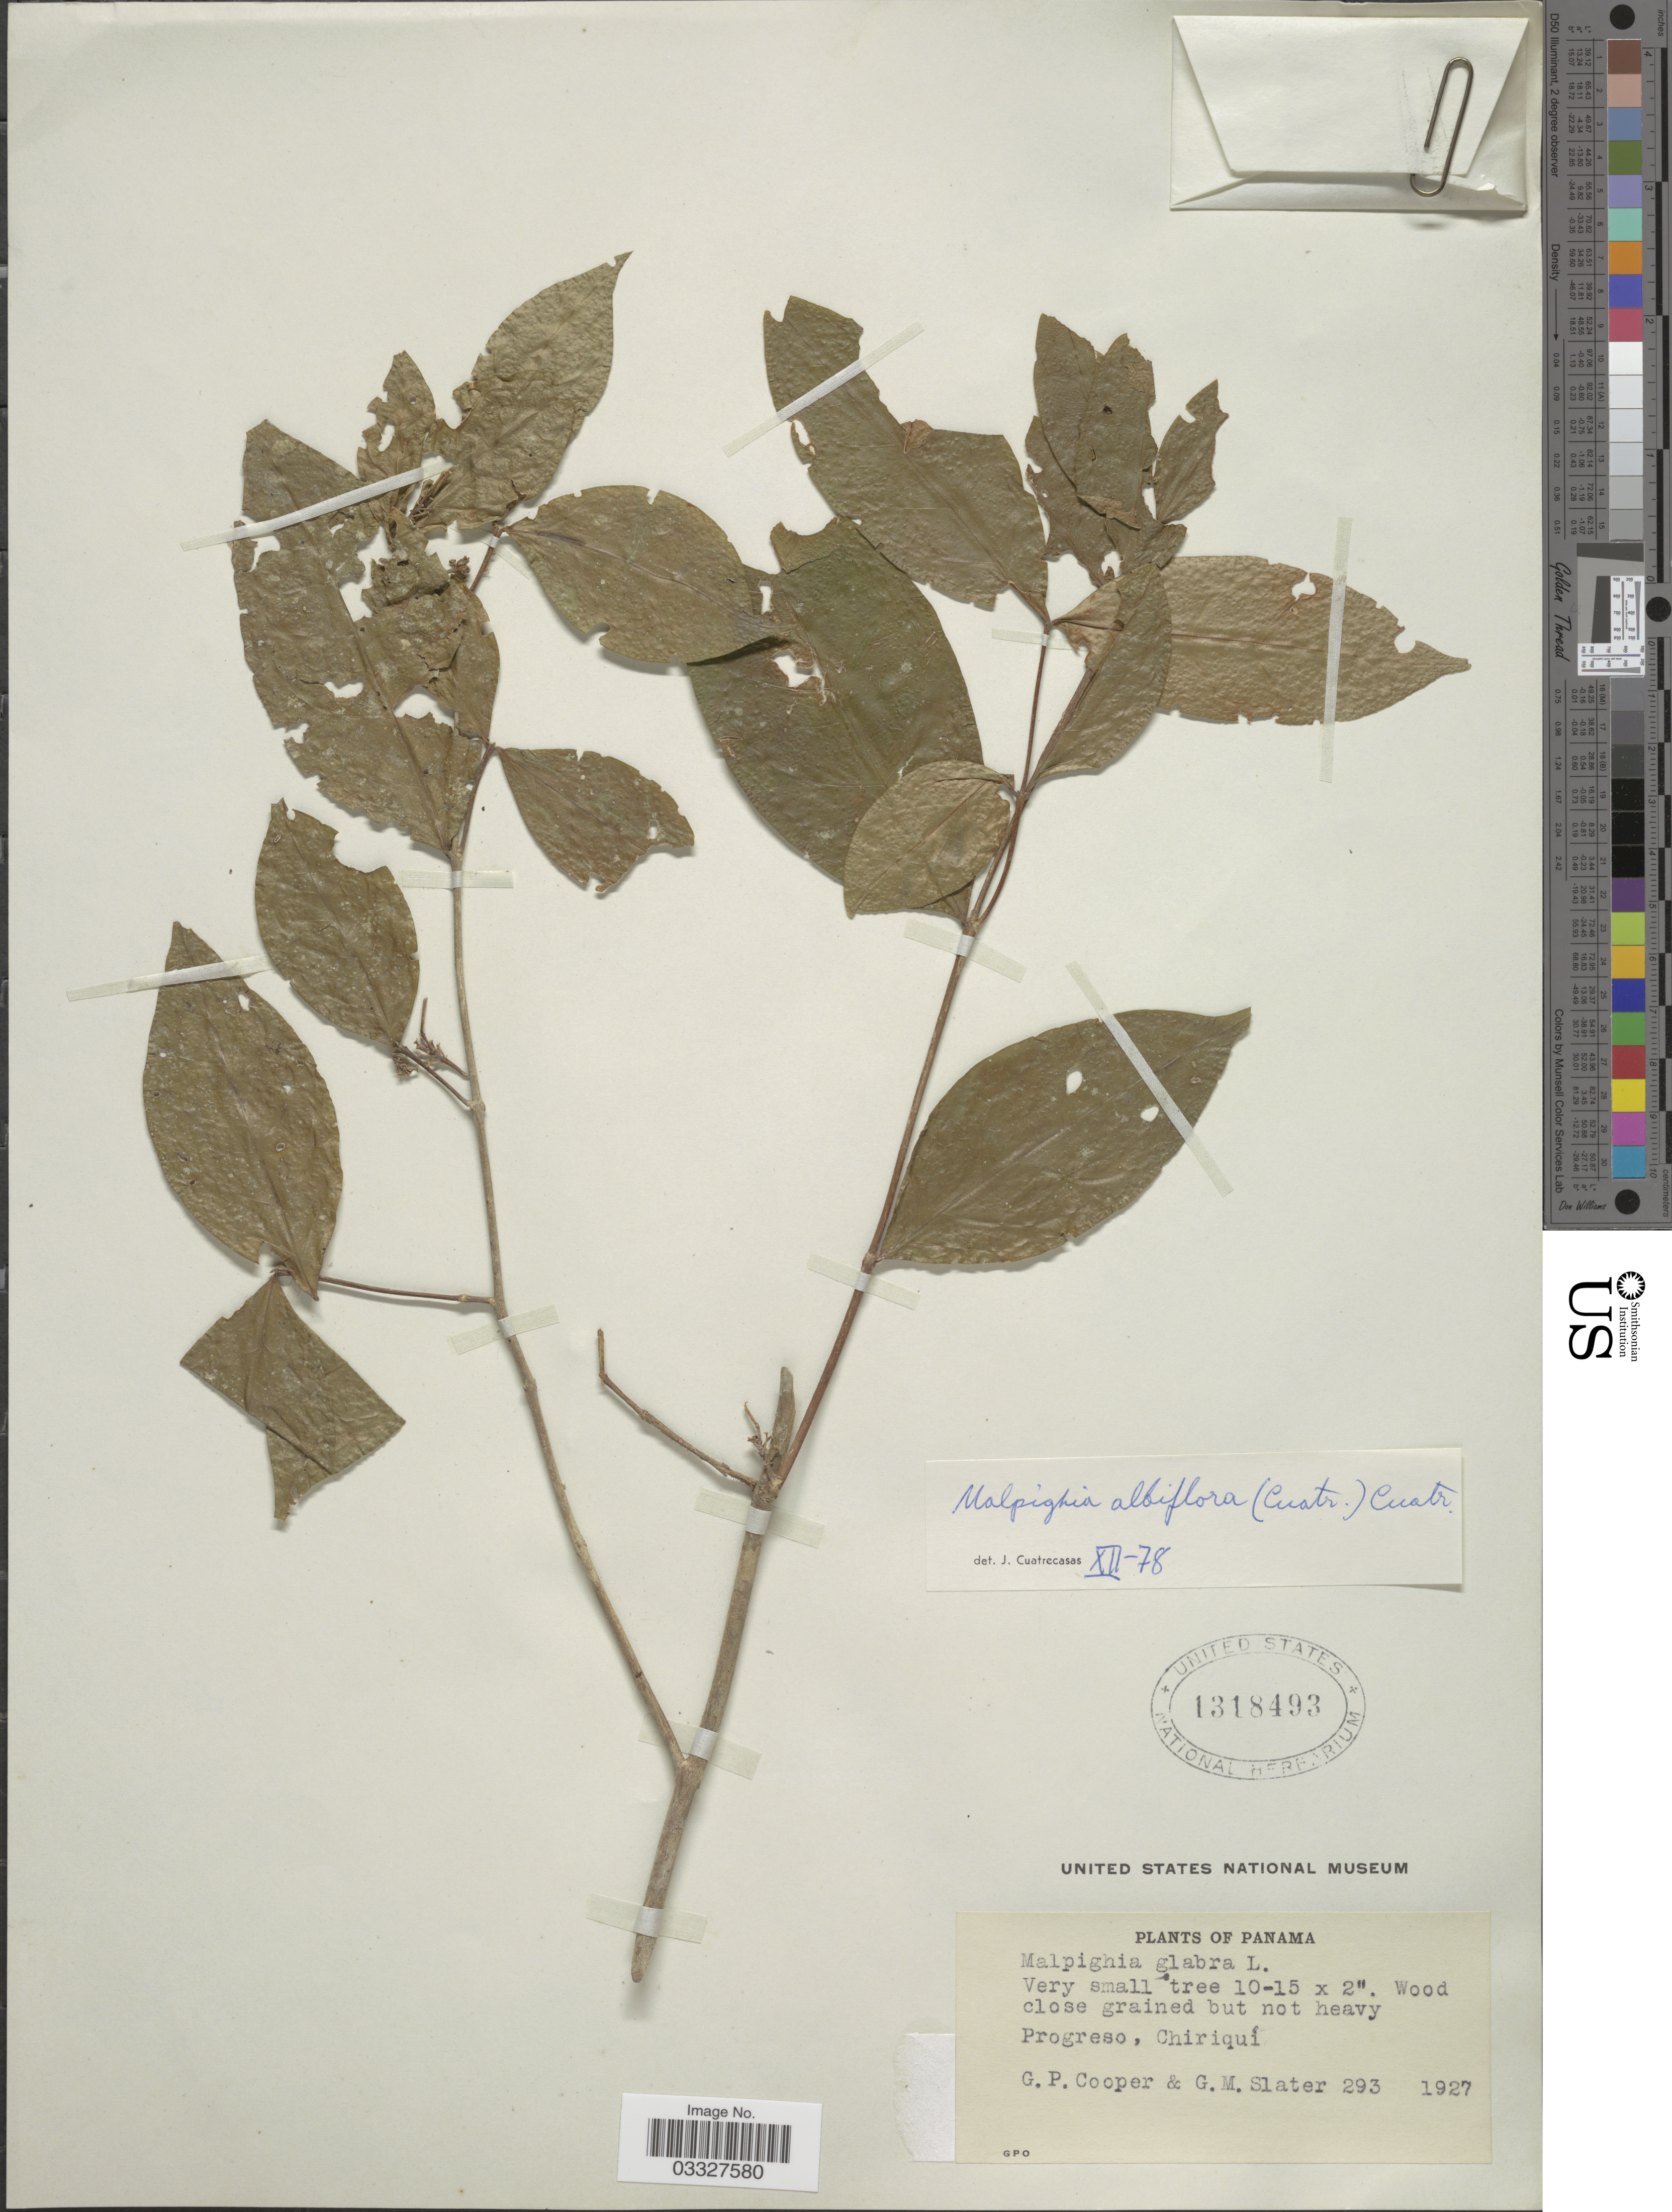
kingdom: Plantae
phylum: Tracheophyta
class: Magnoliopsida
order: Malpighiales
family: Malpighiaceae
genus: Malpighia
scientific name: Malpighia albiflora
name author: (Cuatrec.) Cuatrec.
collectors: G. Cooper & G. Slater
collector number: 293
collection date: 1927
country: Panama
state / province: Chiriqui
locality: Progreso.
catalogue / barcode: US 1318493